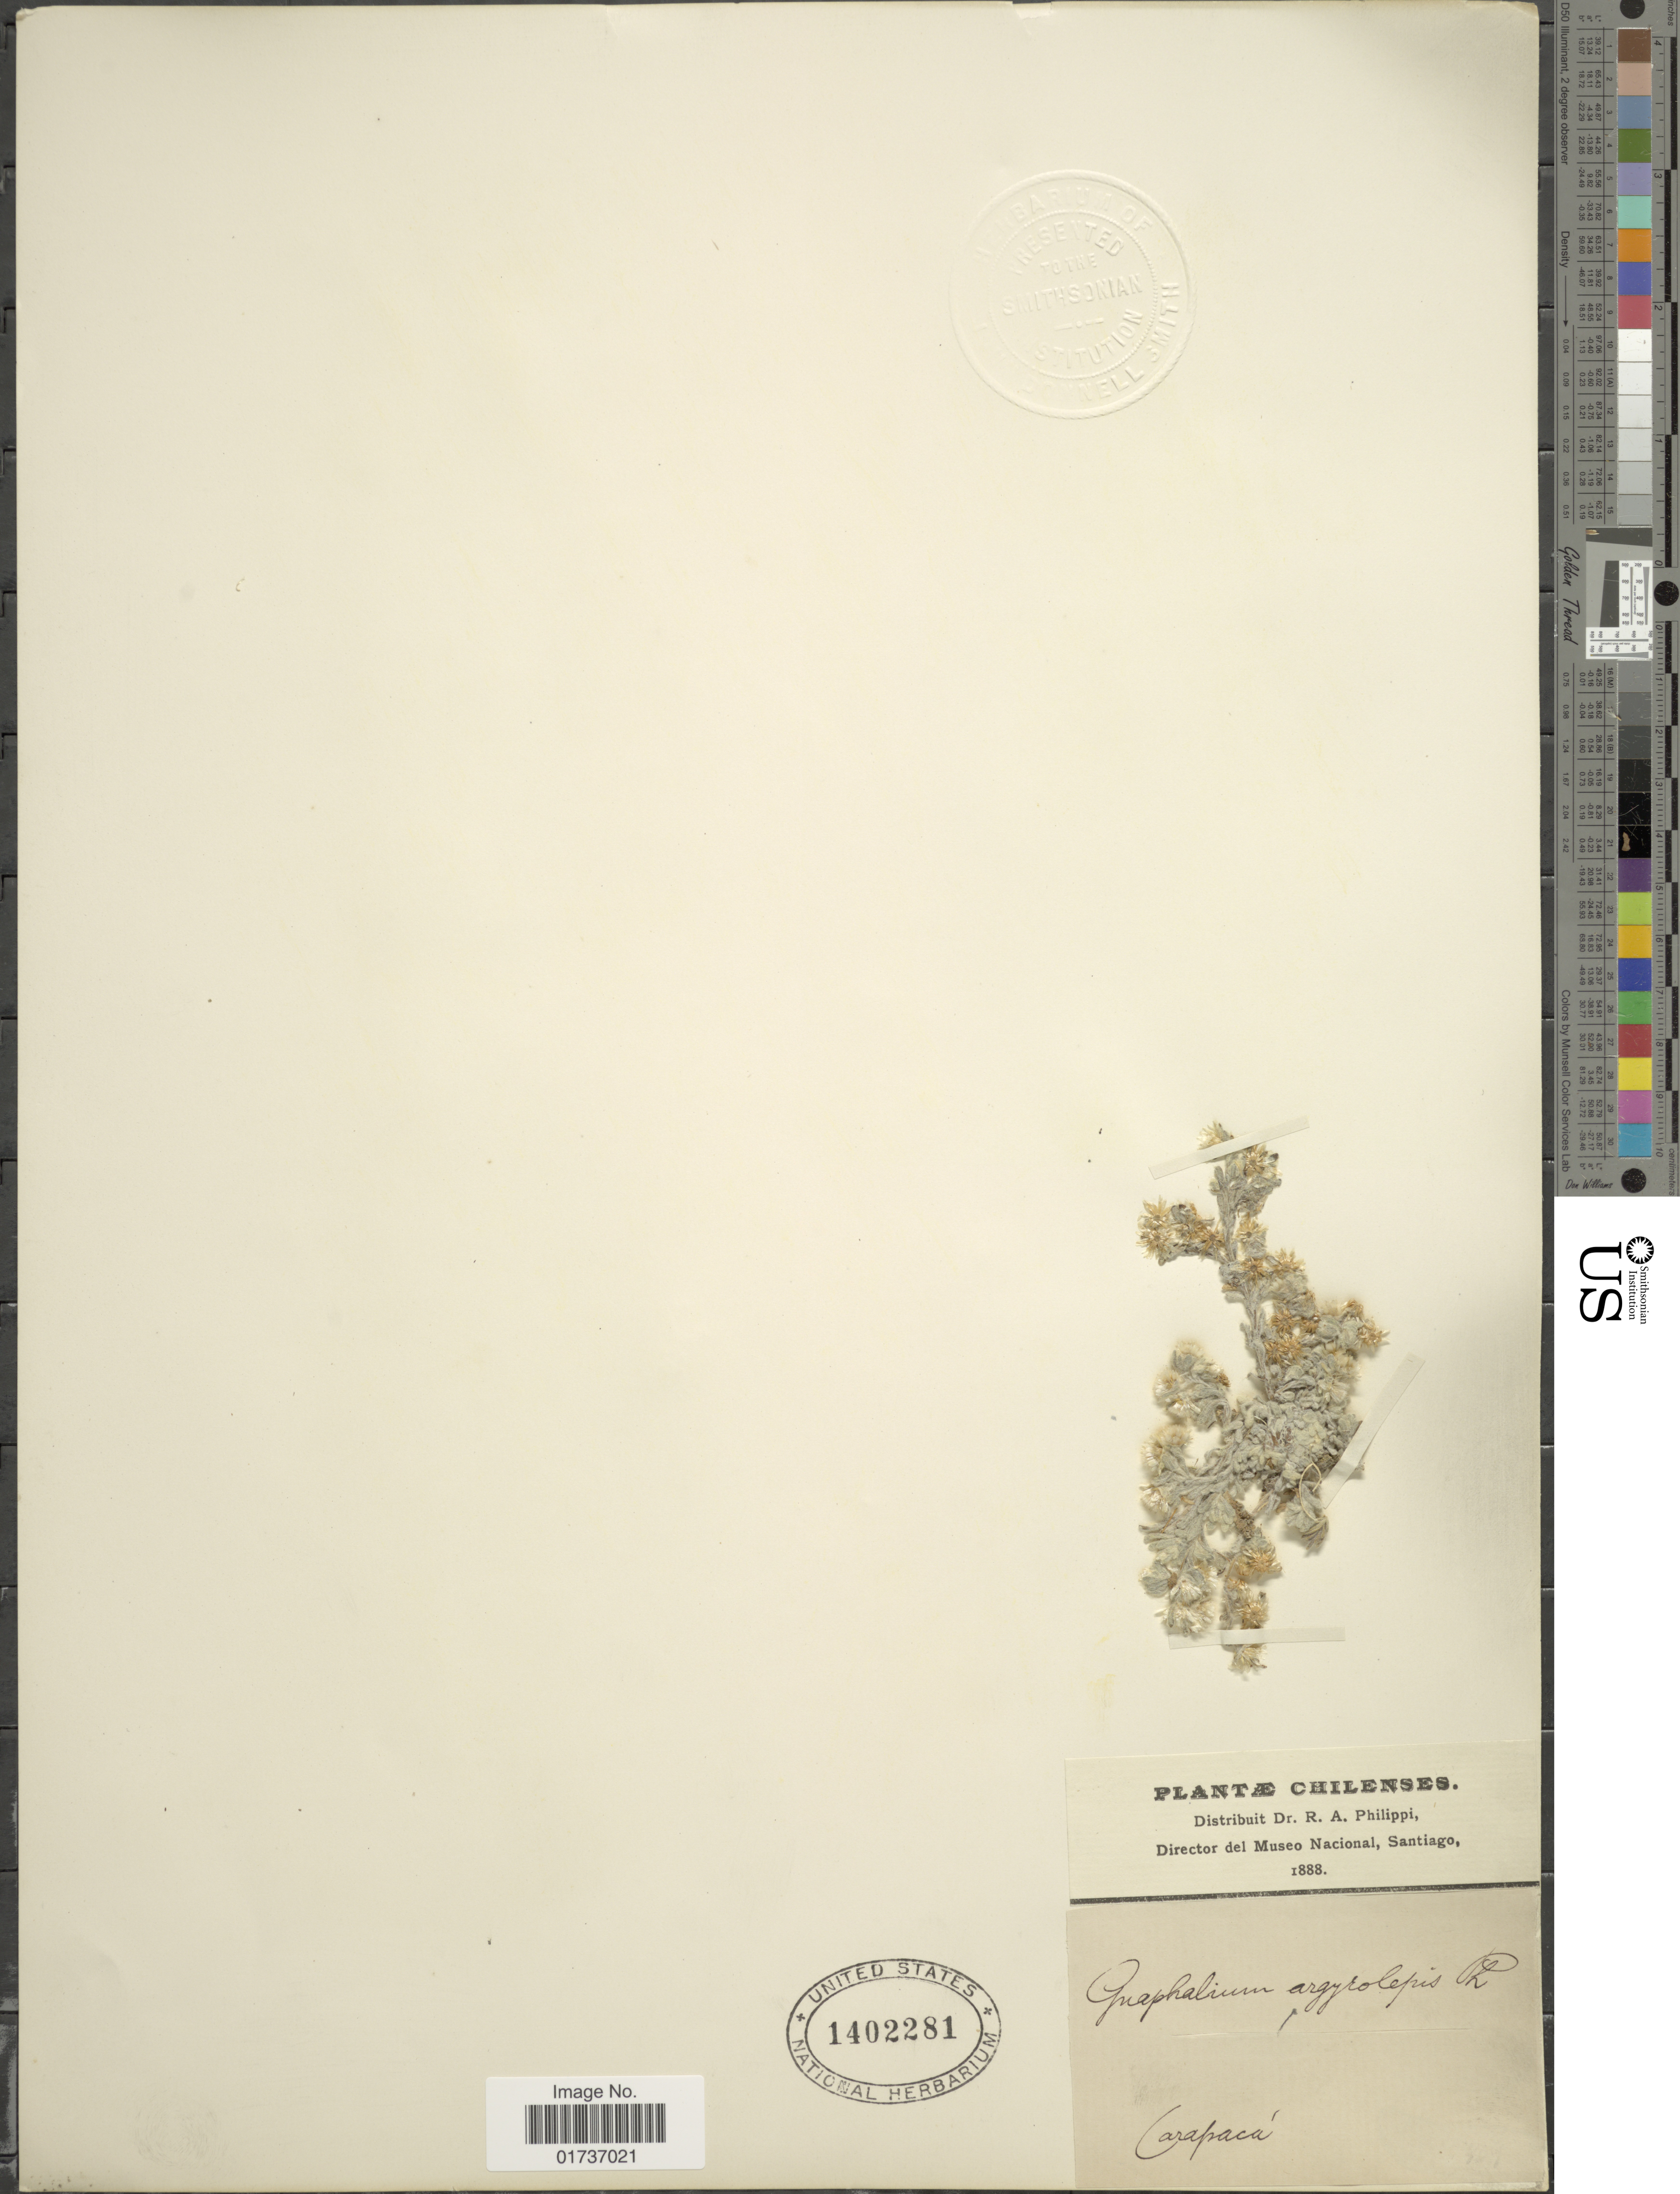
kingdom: Plantae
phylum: Tracheophyta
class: Magnoliopsida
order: Asterales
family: Asteraceae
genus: Gnaphalium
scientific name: Gnaphalium lacteum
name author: Meyen & Walp.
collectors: R. A. Philippi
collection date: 1888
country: Chile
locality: Carapacá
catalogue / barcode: US 1402281